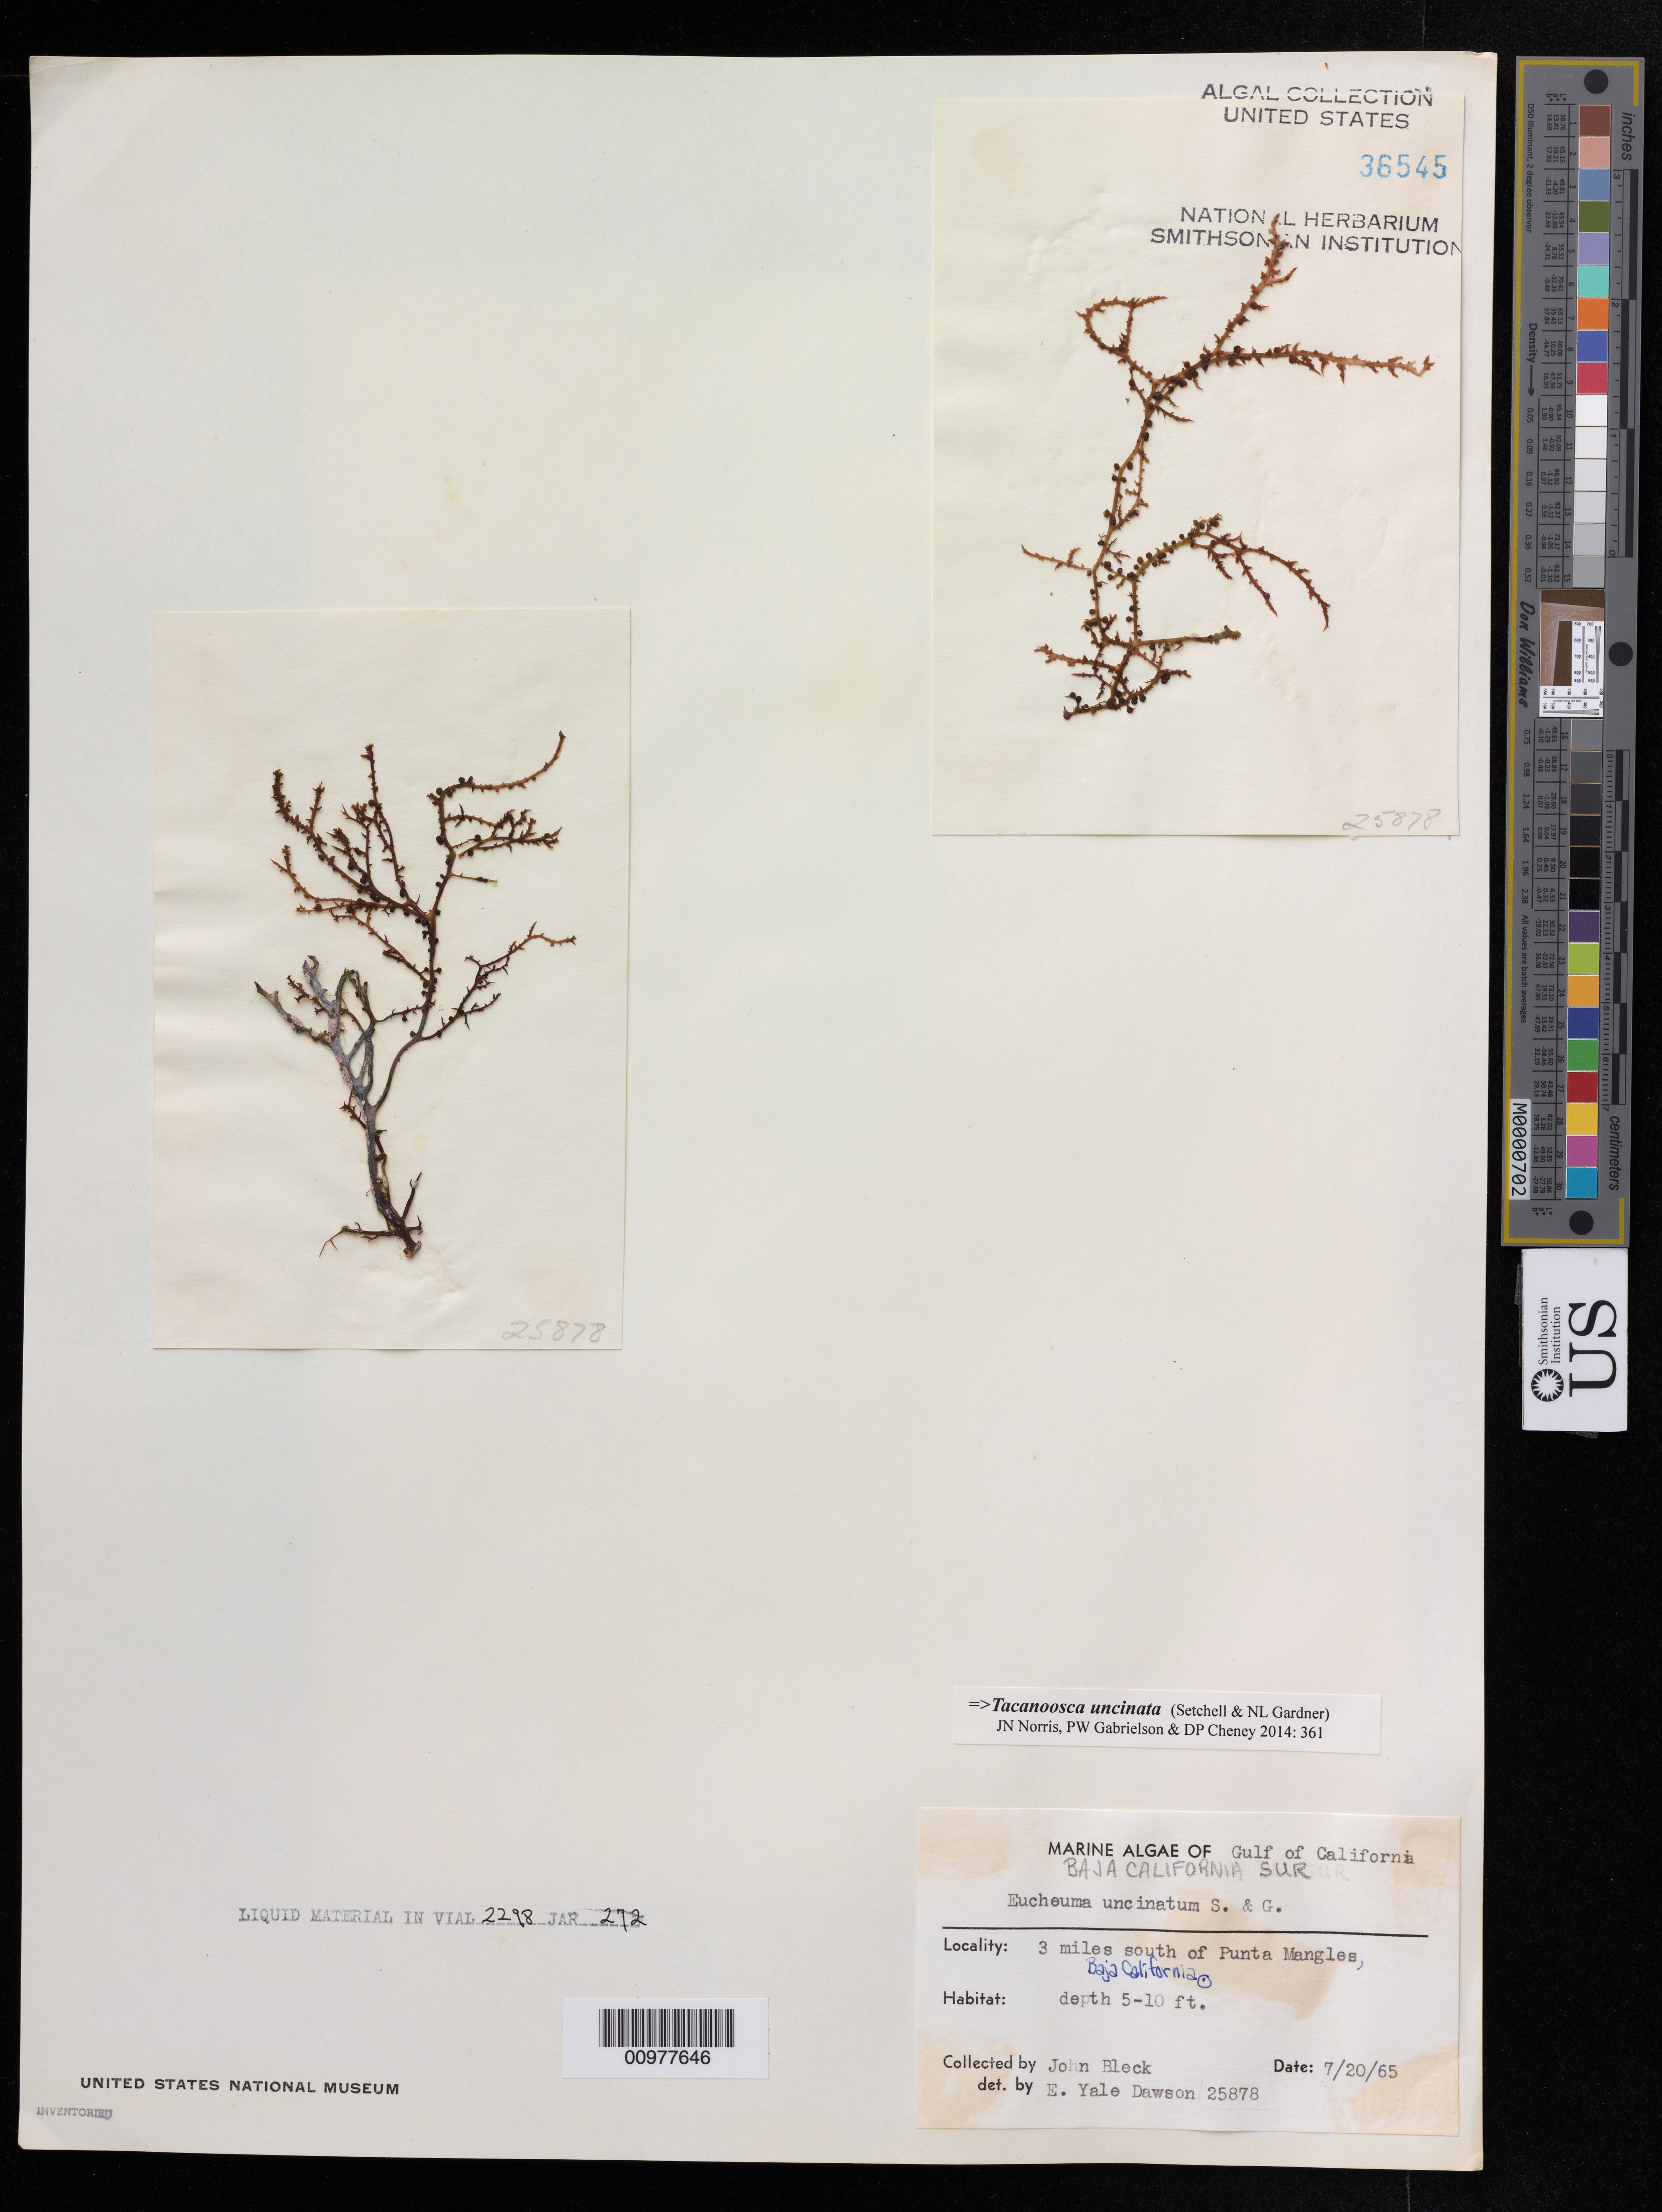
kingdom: Plantae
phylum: Rhodophyta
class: Florideophyceae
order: Gigartinales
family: Solieriaceae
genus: Tacanoosca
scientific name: Tacanoosca uncinata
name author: (Setchell & N.L. Gardner) J.N. Norris et al.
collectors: J. Bleck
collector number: EYD 25878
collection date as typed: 20 Jul 1965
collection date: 1965-07-20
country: Mexico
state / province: Baja California Sur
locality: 3 miles south of Punta Mangleres (Punta Mangles)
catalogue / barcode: US 36545